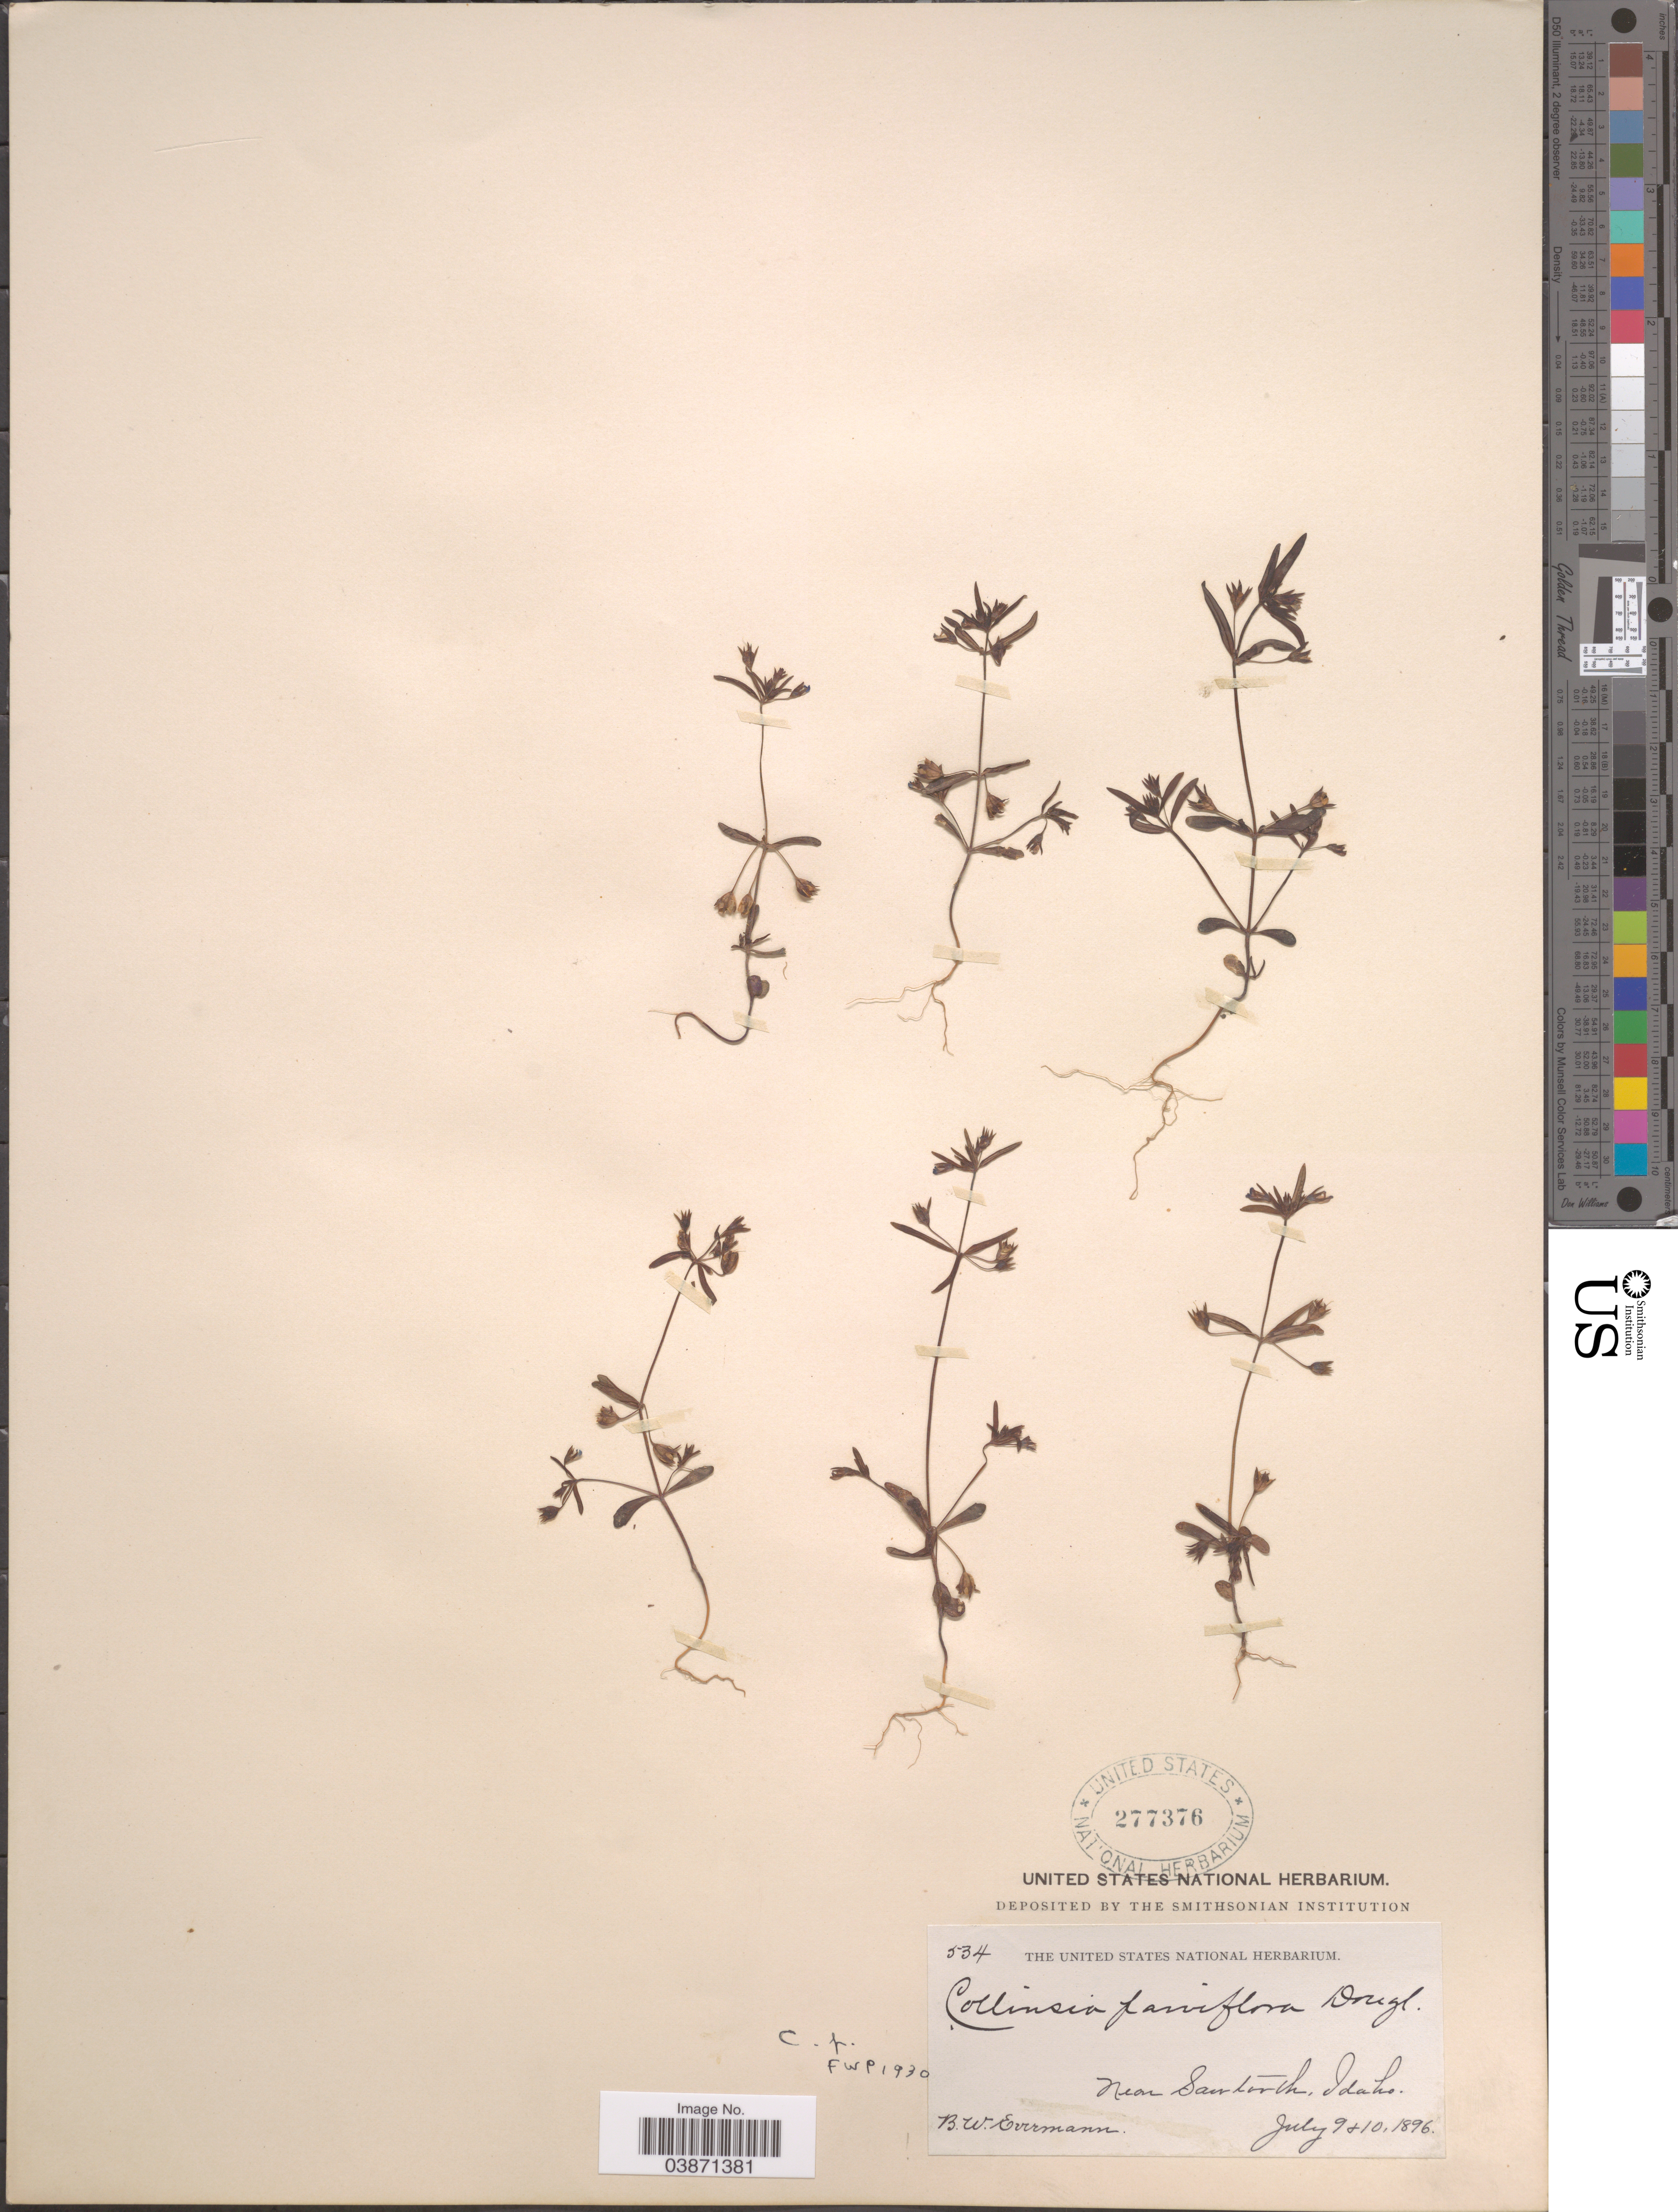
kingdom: Plantae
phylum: Tracheophyta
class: Magnoliopsida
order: Lamiales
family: Plantaginaceae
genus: Collinsia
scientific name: Collinsia parviflora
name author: Douglas ex Lindl.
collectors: B. W. Evermann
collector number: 534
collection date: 1896-07-09/1896-07-10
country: United States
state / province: Idaho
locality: Near Sawtooth.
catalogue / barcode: US 277376